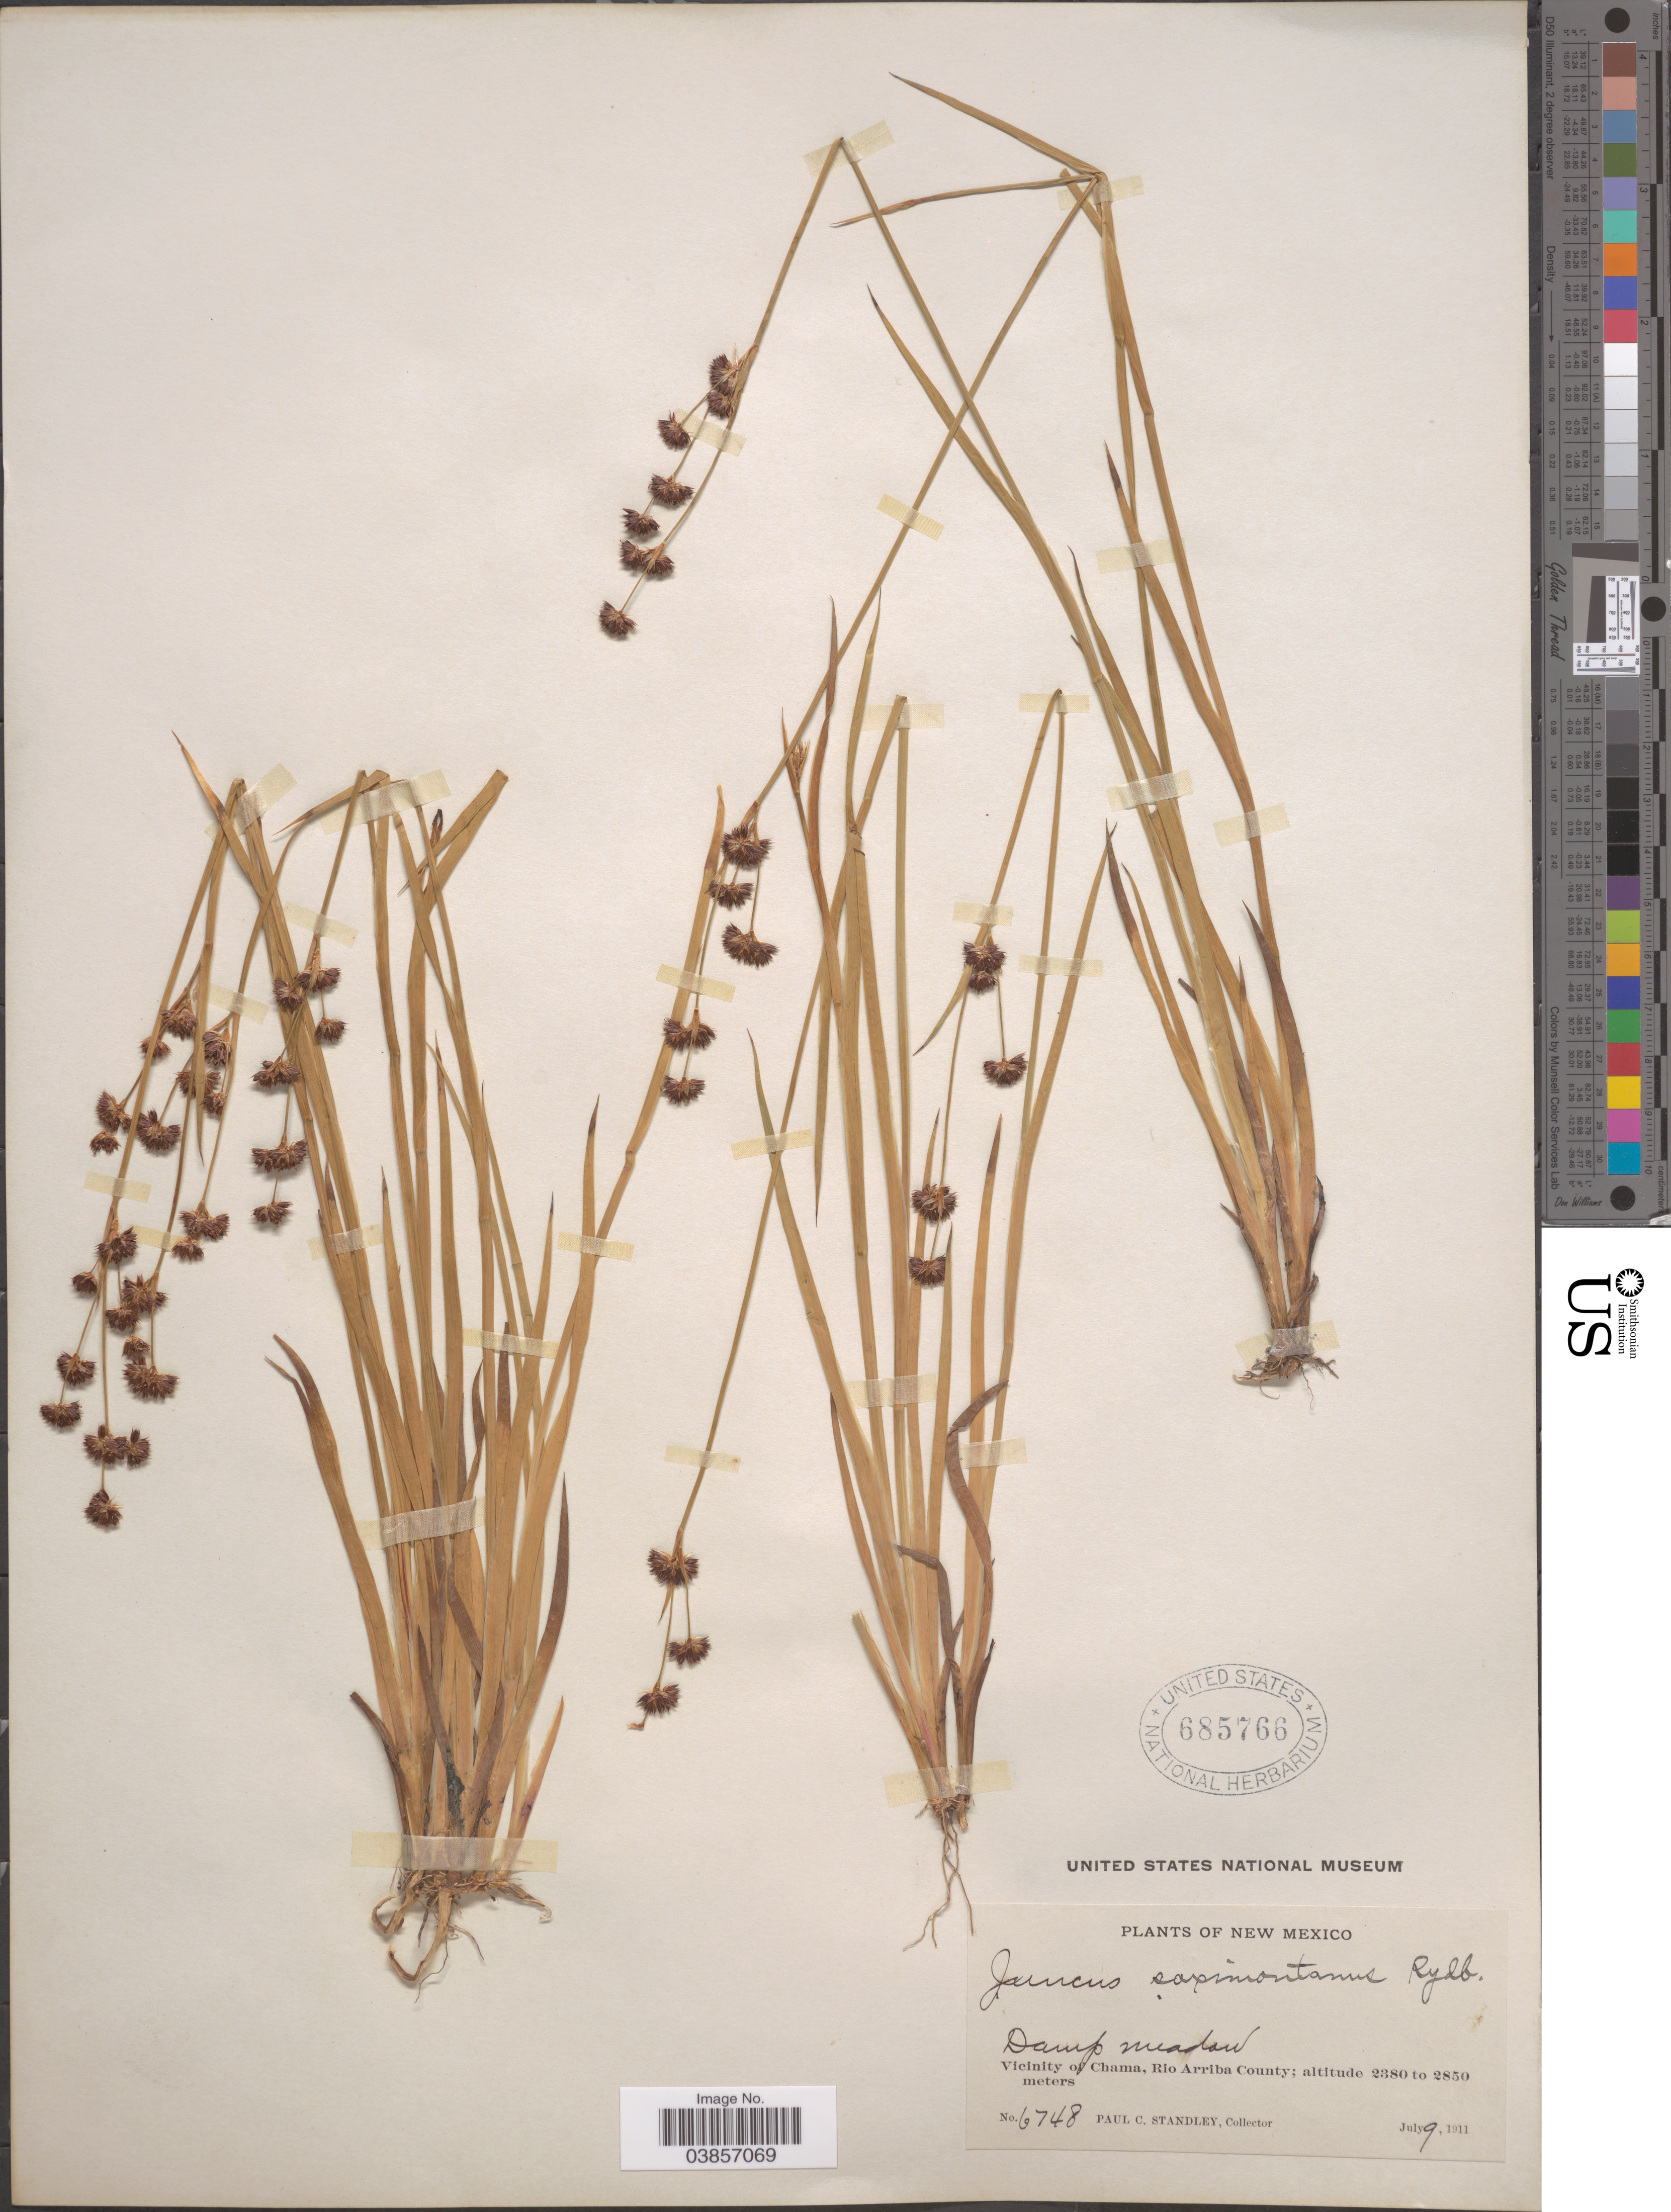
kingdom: Plantae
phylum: Tracheophyta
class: Liliopsida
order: Poales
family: Juncaceae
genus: Juncus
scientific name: Juncus saximontanus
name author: A. Nelson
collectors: P. C. Standley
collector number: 6748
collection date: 1911-07-09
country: United States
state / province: New Mexico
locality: Vicinity of Chama, Rio Arriba County.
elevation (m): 2380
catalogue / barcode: US 685766